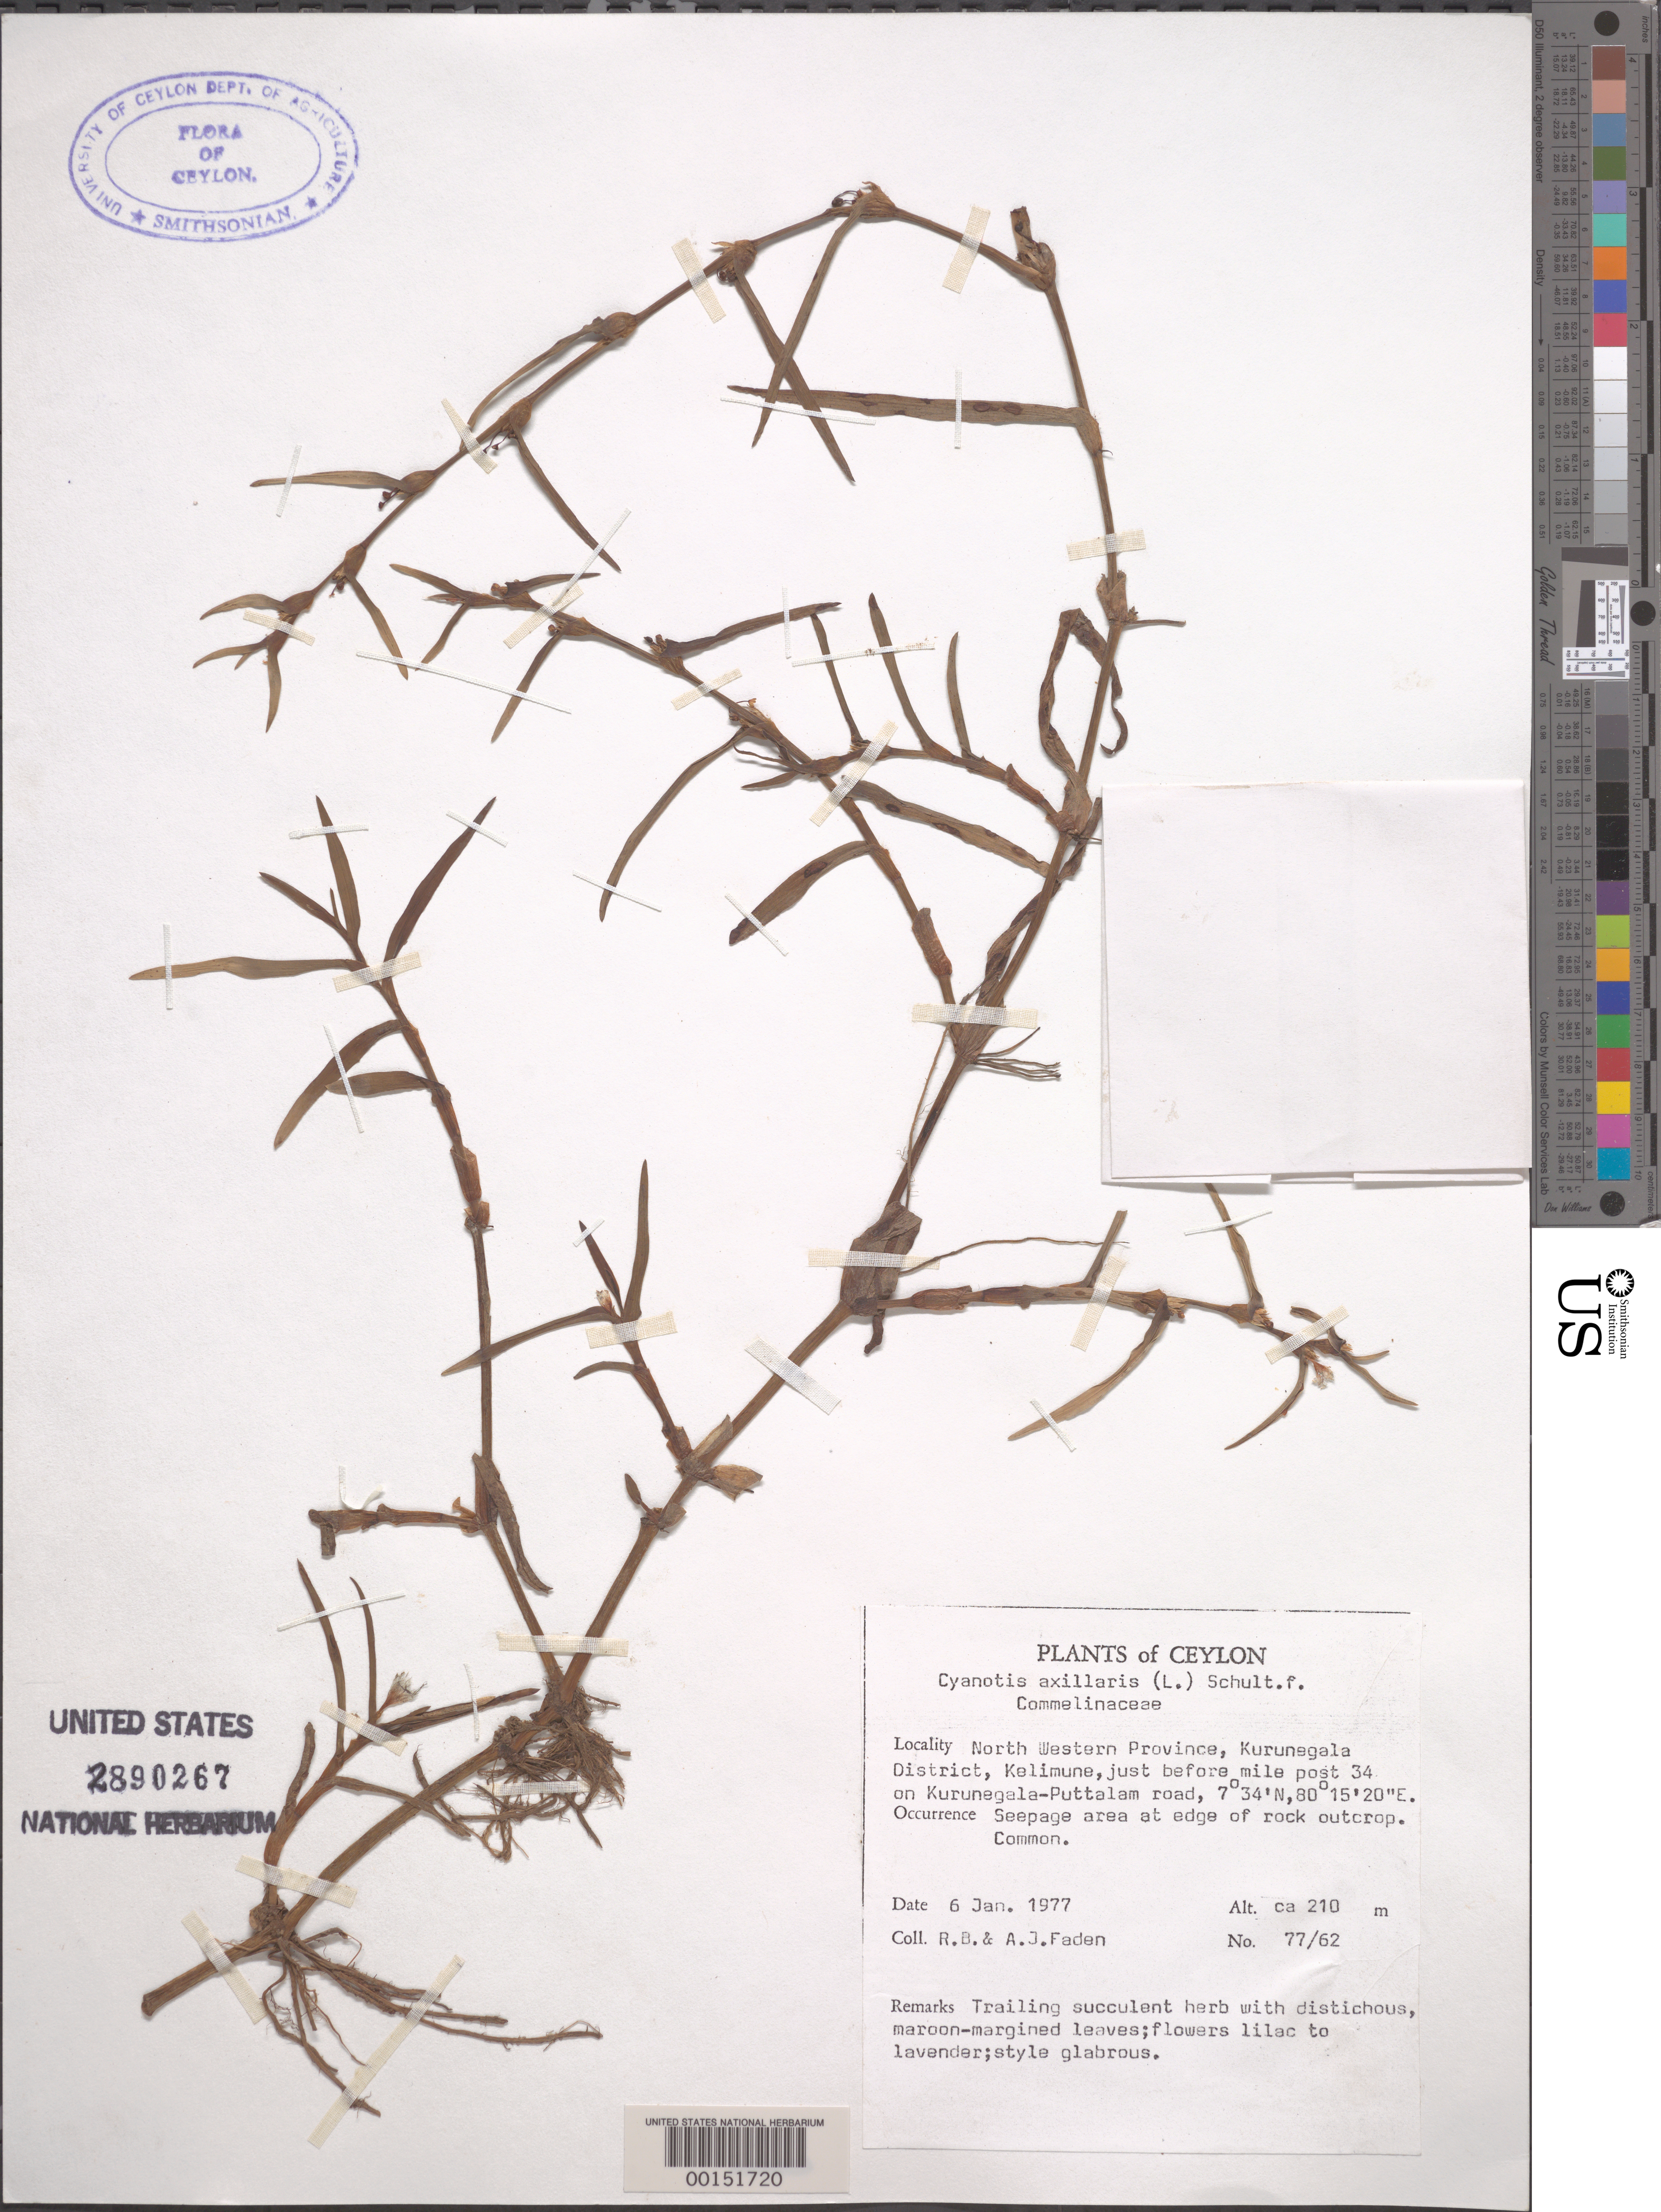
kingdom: Plantae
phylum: Tracheophyta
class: Liliopsida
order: Commelinales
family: Commelinaceae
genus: Cyanotis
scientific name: Cyanotis axillaris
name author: (L.) D. Don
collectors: R. B. Faden & A. J. Faden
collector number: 77/62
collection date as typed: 06 Jan 1977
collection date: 1977-01-06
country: Sri Lanka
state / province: North Western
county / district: Kurunegala Dist.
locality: Kelimune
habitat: Seepage area; rock outcrop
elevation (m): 210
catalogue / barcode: US 2890267